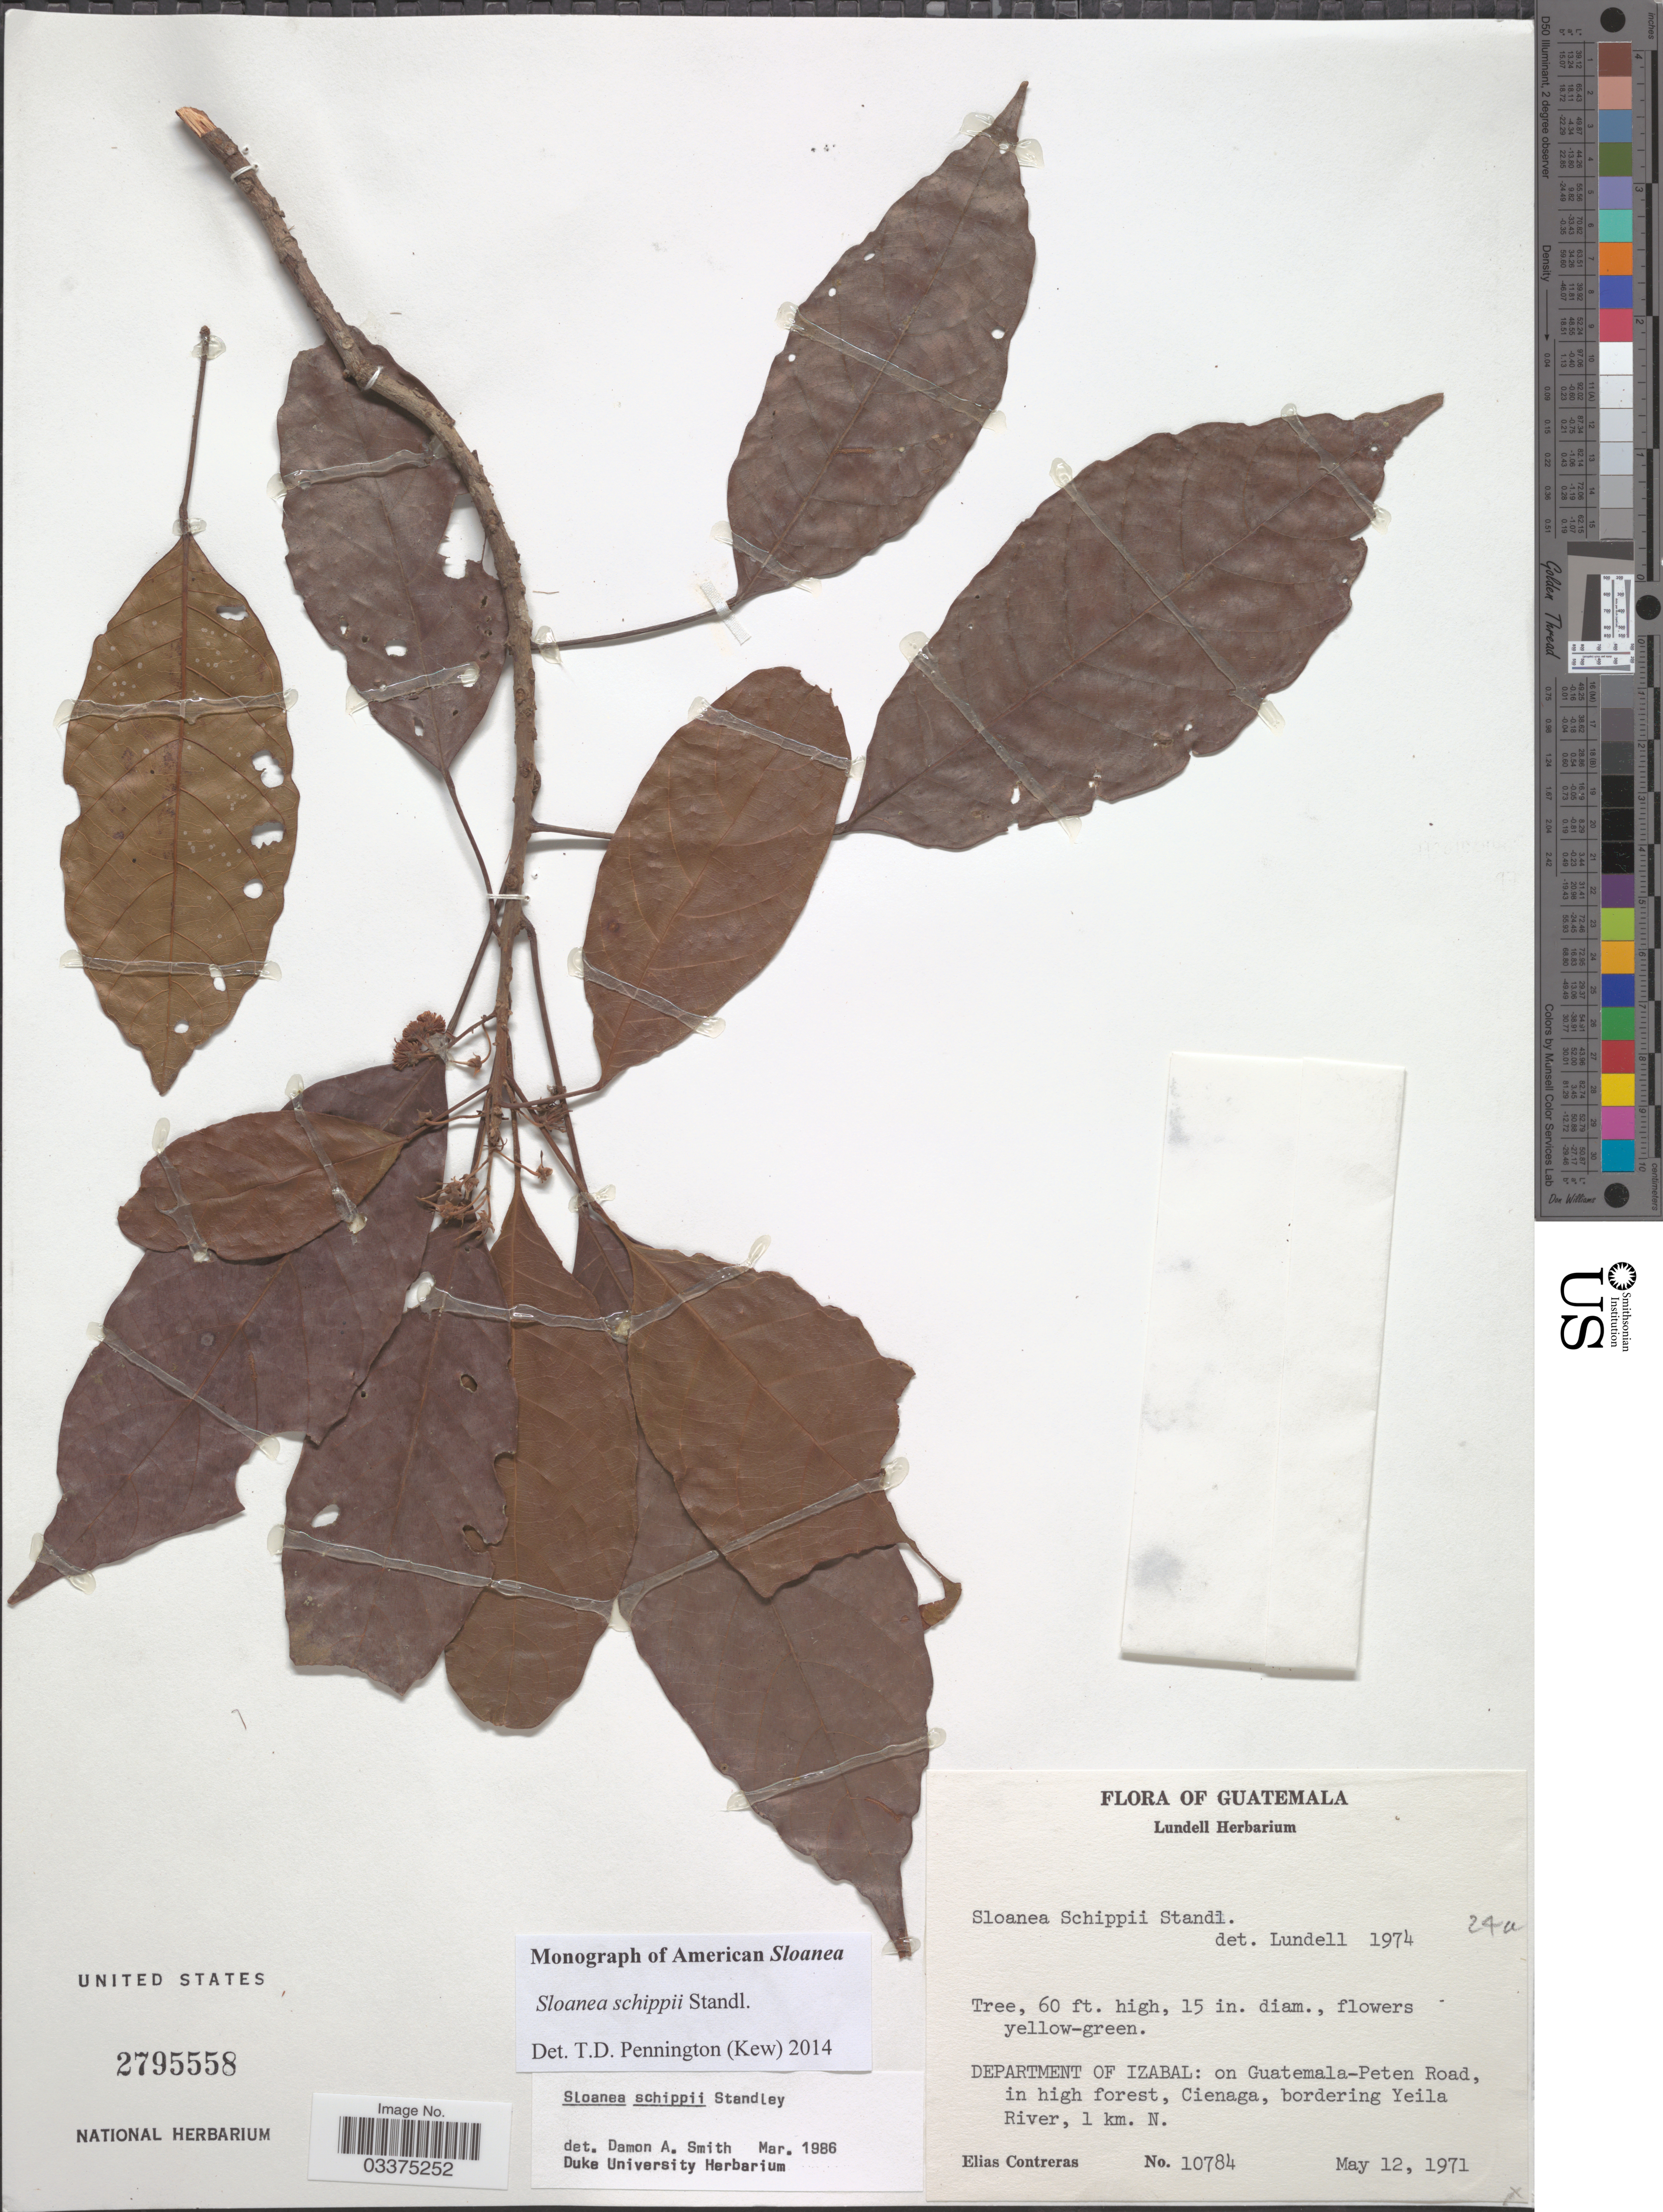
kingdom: Plantae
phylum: Tracheophyta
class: Magnoliopsida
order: Oxalidales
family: Elaeocarpaceae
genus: Sloanea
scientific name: Sloanea schippii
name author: Standl.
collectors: E. Contreras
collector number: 10784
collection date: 1971-05-12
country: Guatemala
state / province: Izabal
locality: Department of Izabal: on Guatemala-Peten Road, in high forest, Cienaga, bordering Yeila River, 1 km. N.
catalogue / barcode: US 2795558